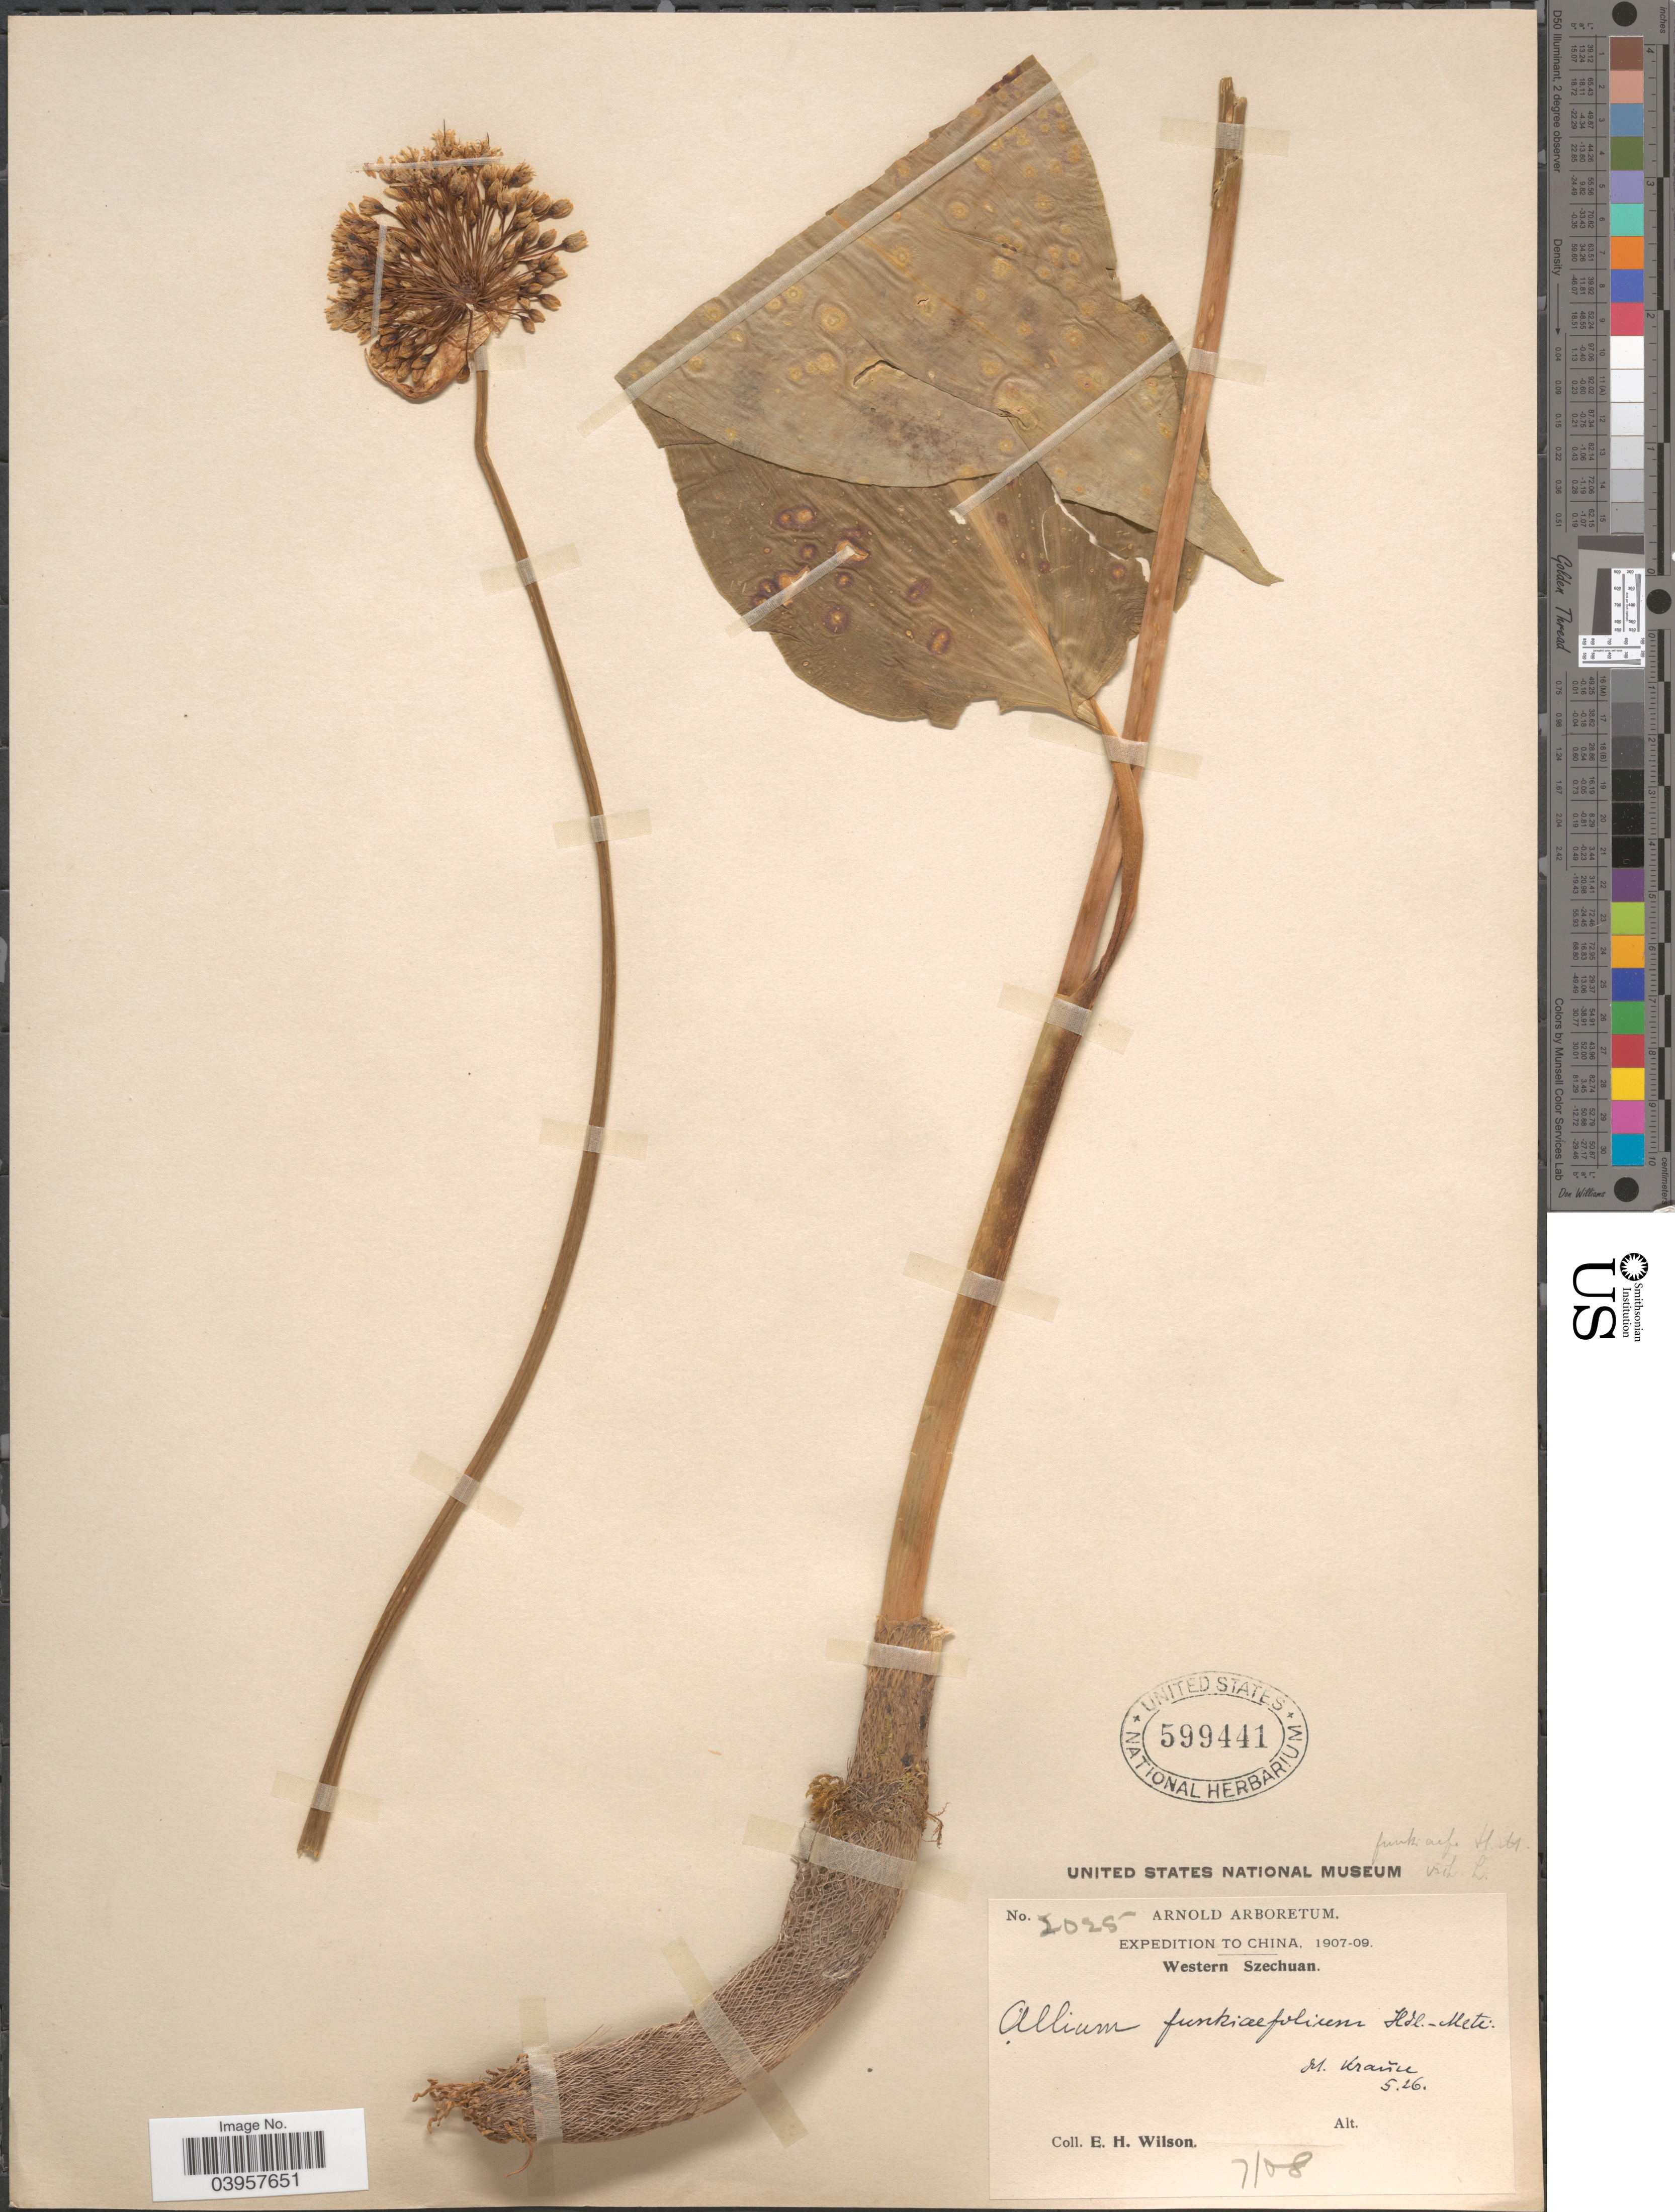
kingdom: Plantae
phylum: Tracheophyta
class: Liliopsida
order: Asparagales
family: Amaryllidaceae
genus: Allium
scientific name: Allium funkiaefolium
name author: P.C. Tsoong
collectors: E. Wilson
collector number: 2025*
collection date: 1908-07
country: China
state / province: Sichuan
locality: Western Szechuan.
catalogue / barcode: US 599441